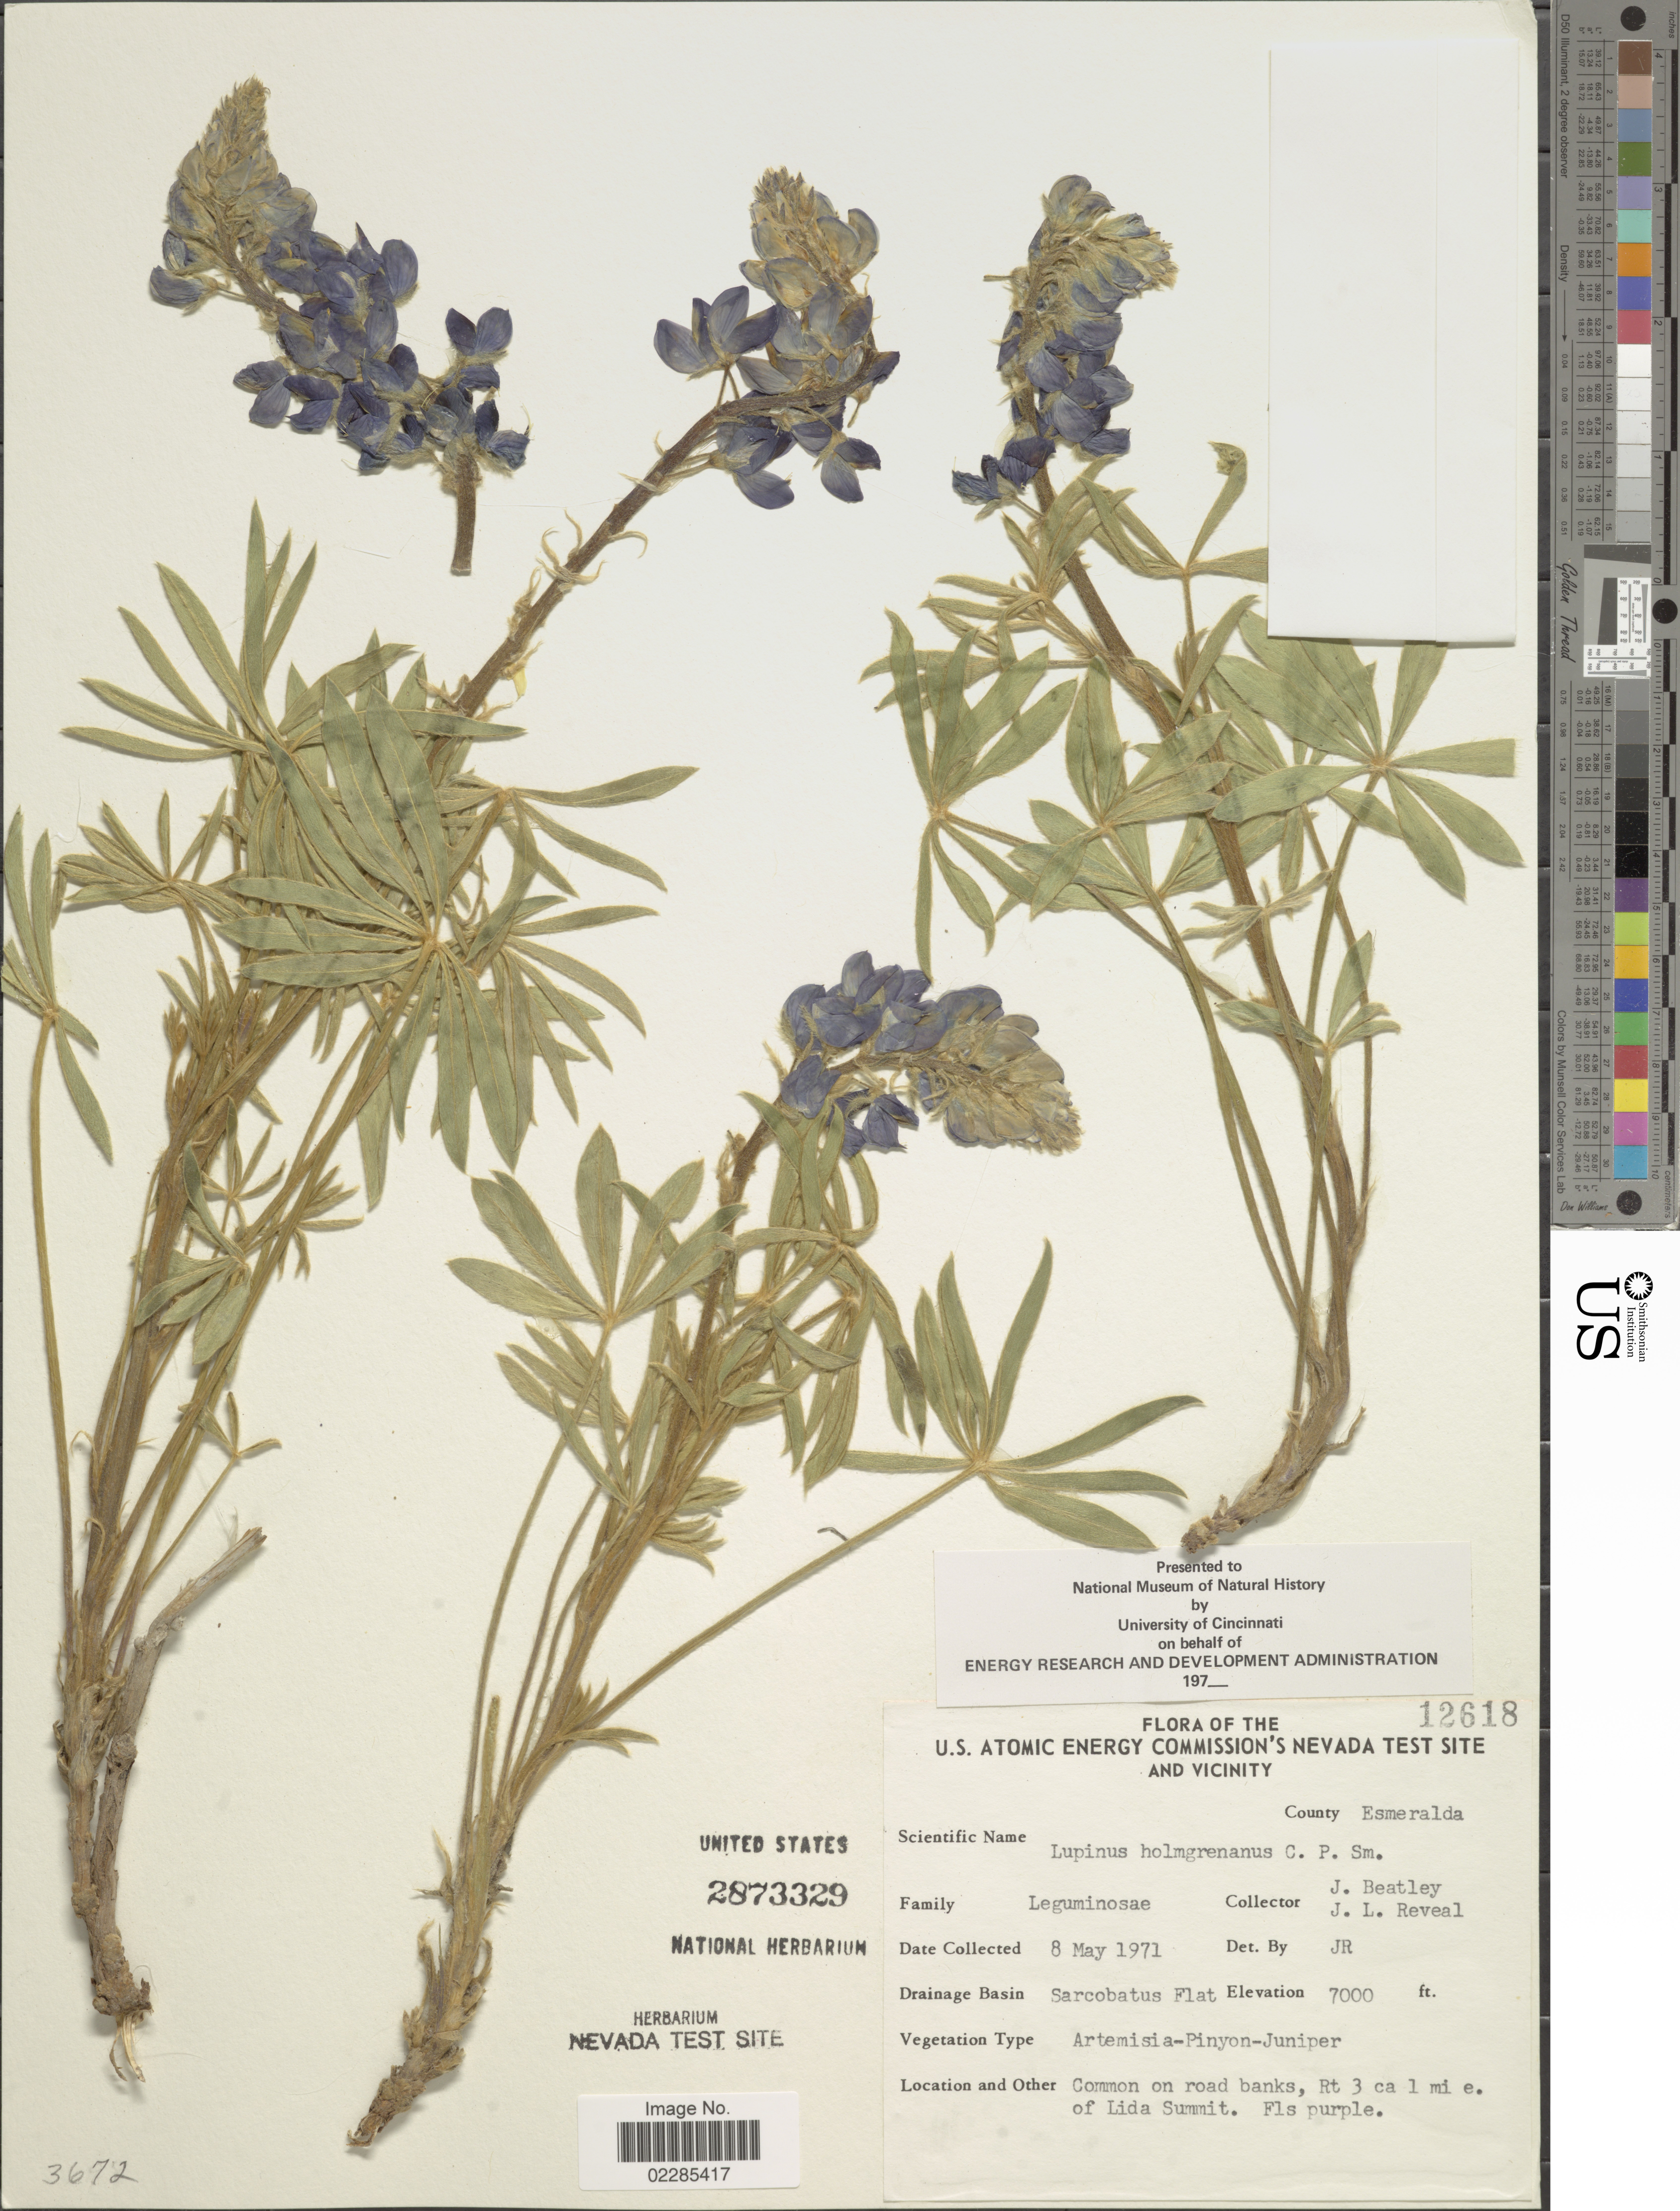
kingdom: Plantae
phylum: Tracheophyta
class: Magnoliopsida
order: Fabales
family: Fabaceae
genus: Lupinus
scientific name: Lupinus wyethii subsp. wyethii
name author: S. Watson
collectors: J. C. Beatley & J. L. Reveal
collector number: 12618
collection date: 1971-05-08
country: United States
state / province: Nevada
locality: U.S. Atomic Energy Commission's Nevada Test Site and Vciinity, County Esmeralda, Drainage Basin Sarcobatus Flat, Common on road banks, Rt 3 ca 1 mi e. of Lida Summit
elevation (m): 2134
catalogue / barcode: US 2873329